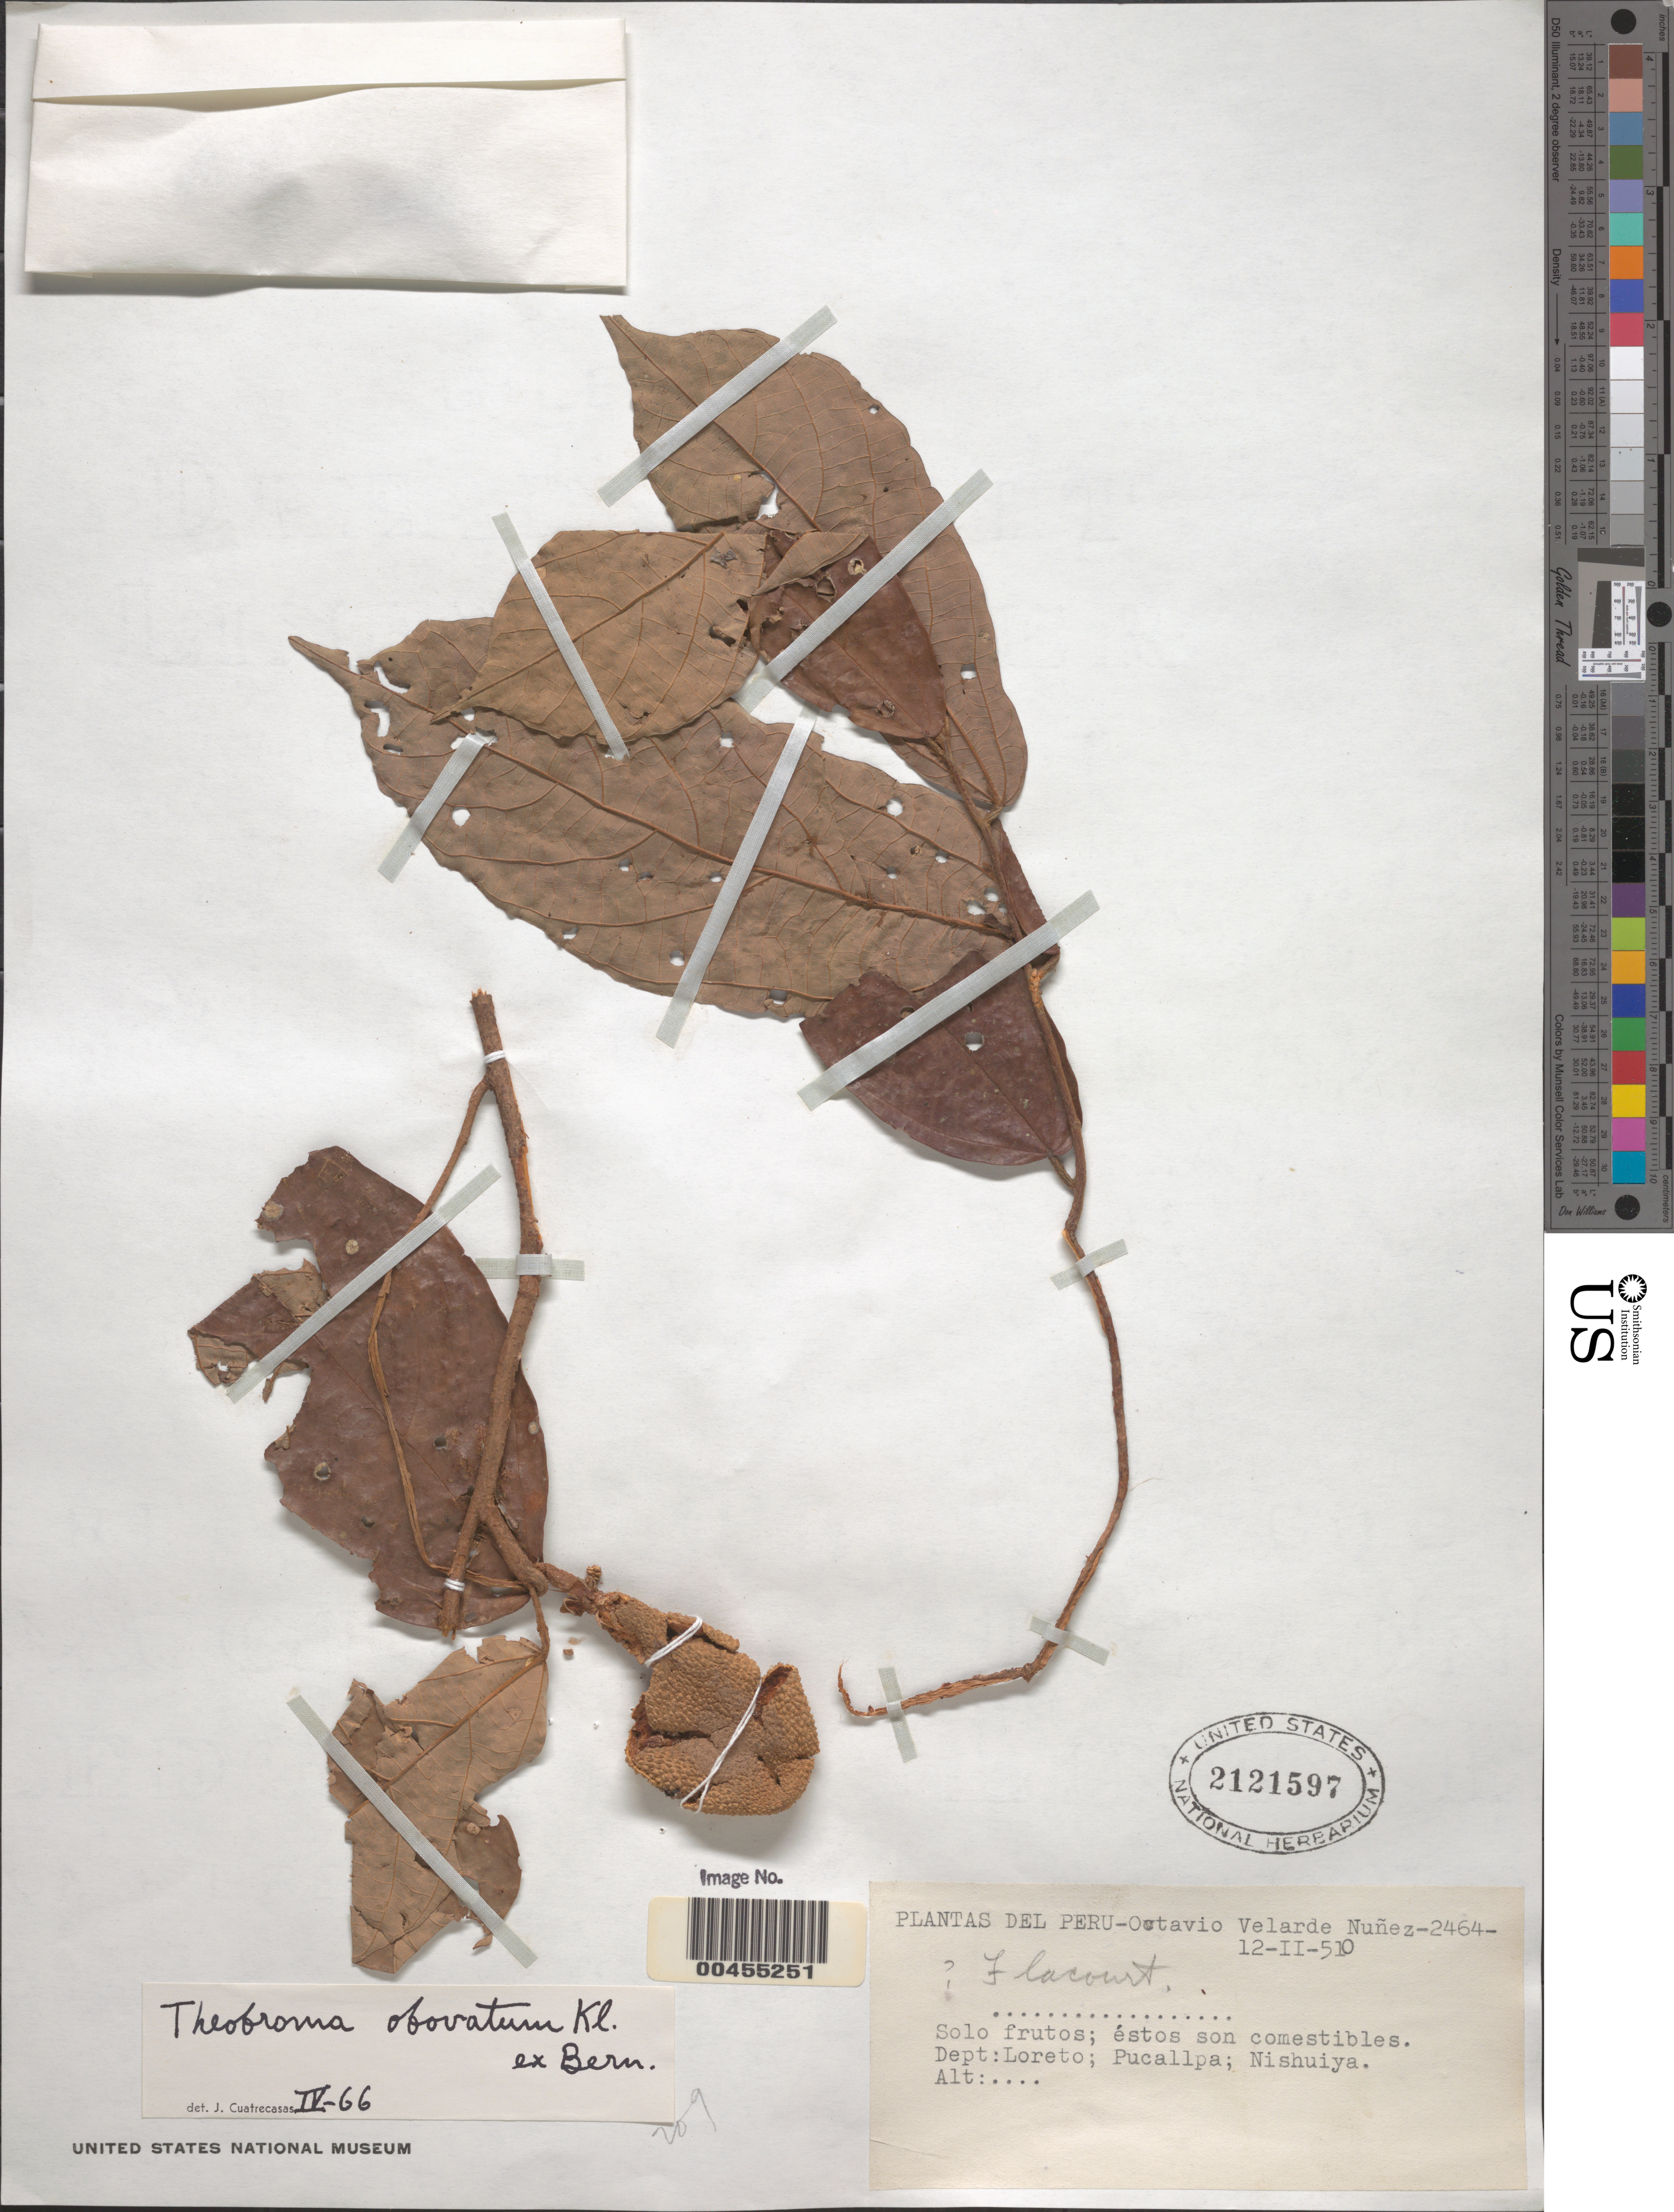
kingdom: Plantae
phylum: Tracheophyta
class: Magnoliopsida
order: Malvales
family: Malvaceae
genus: Theobroma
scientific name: Theobroma obovatum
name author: Klotzsch ex Bernoulli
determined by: Cuatrecasas, J.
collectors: O. Nuñez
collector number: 2464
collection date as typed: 12 Feb 1951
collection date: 1951-02-12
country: Peru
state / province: Loreto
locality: Pucallpa, Nishuiya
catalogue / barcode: US 2121597